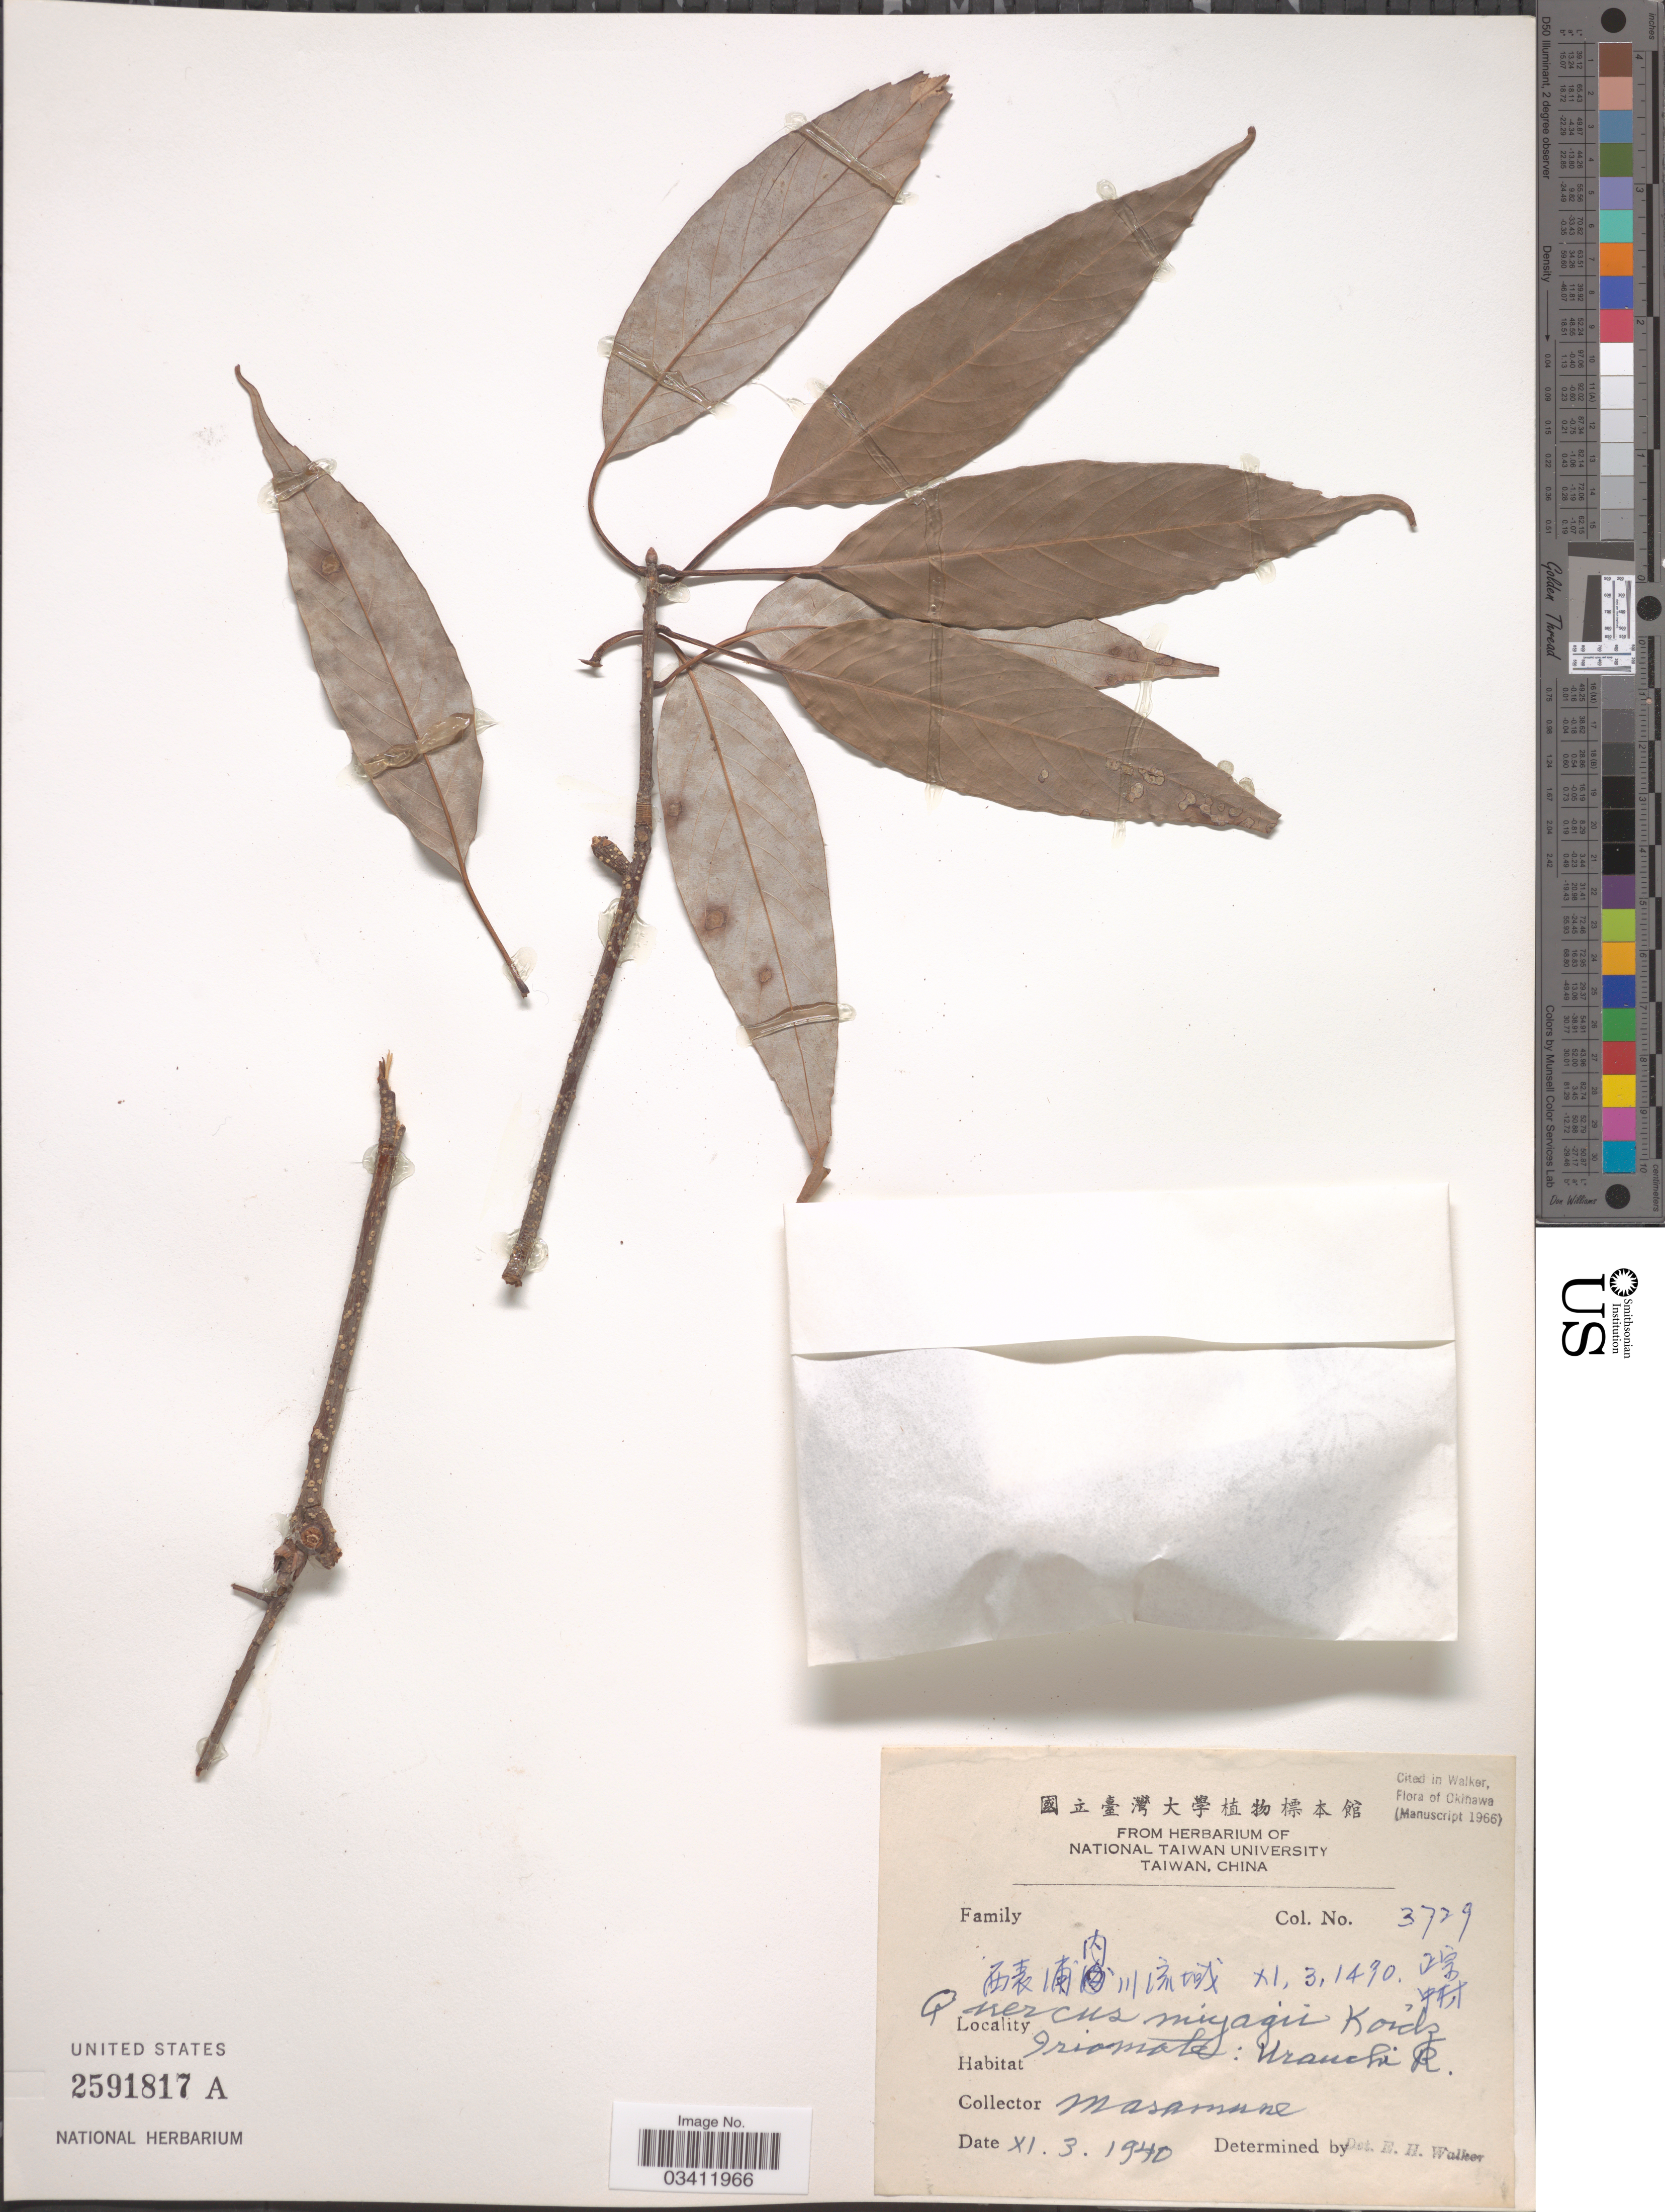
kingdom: Plantae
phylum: Tracheophyta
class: Magnoliopsida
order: Fagales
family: Fagaceae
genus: Quercus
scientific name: Quercus miyagii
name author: Koidz.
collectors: -. Masamune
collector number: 3729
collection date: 1940-11-03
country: Japan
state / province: Okinawa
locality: Iriomote: Urauchi R.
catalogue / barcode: US 2591817A